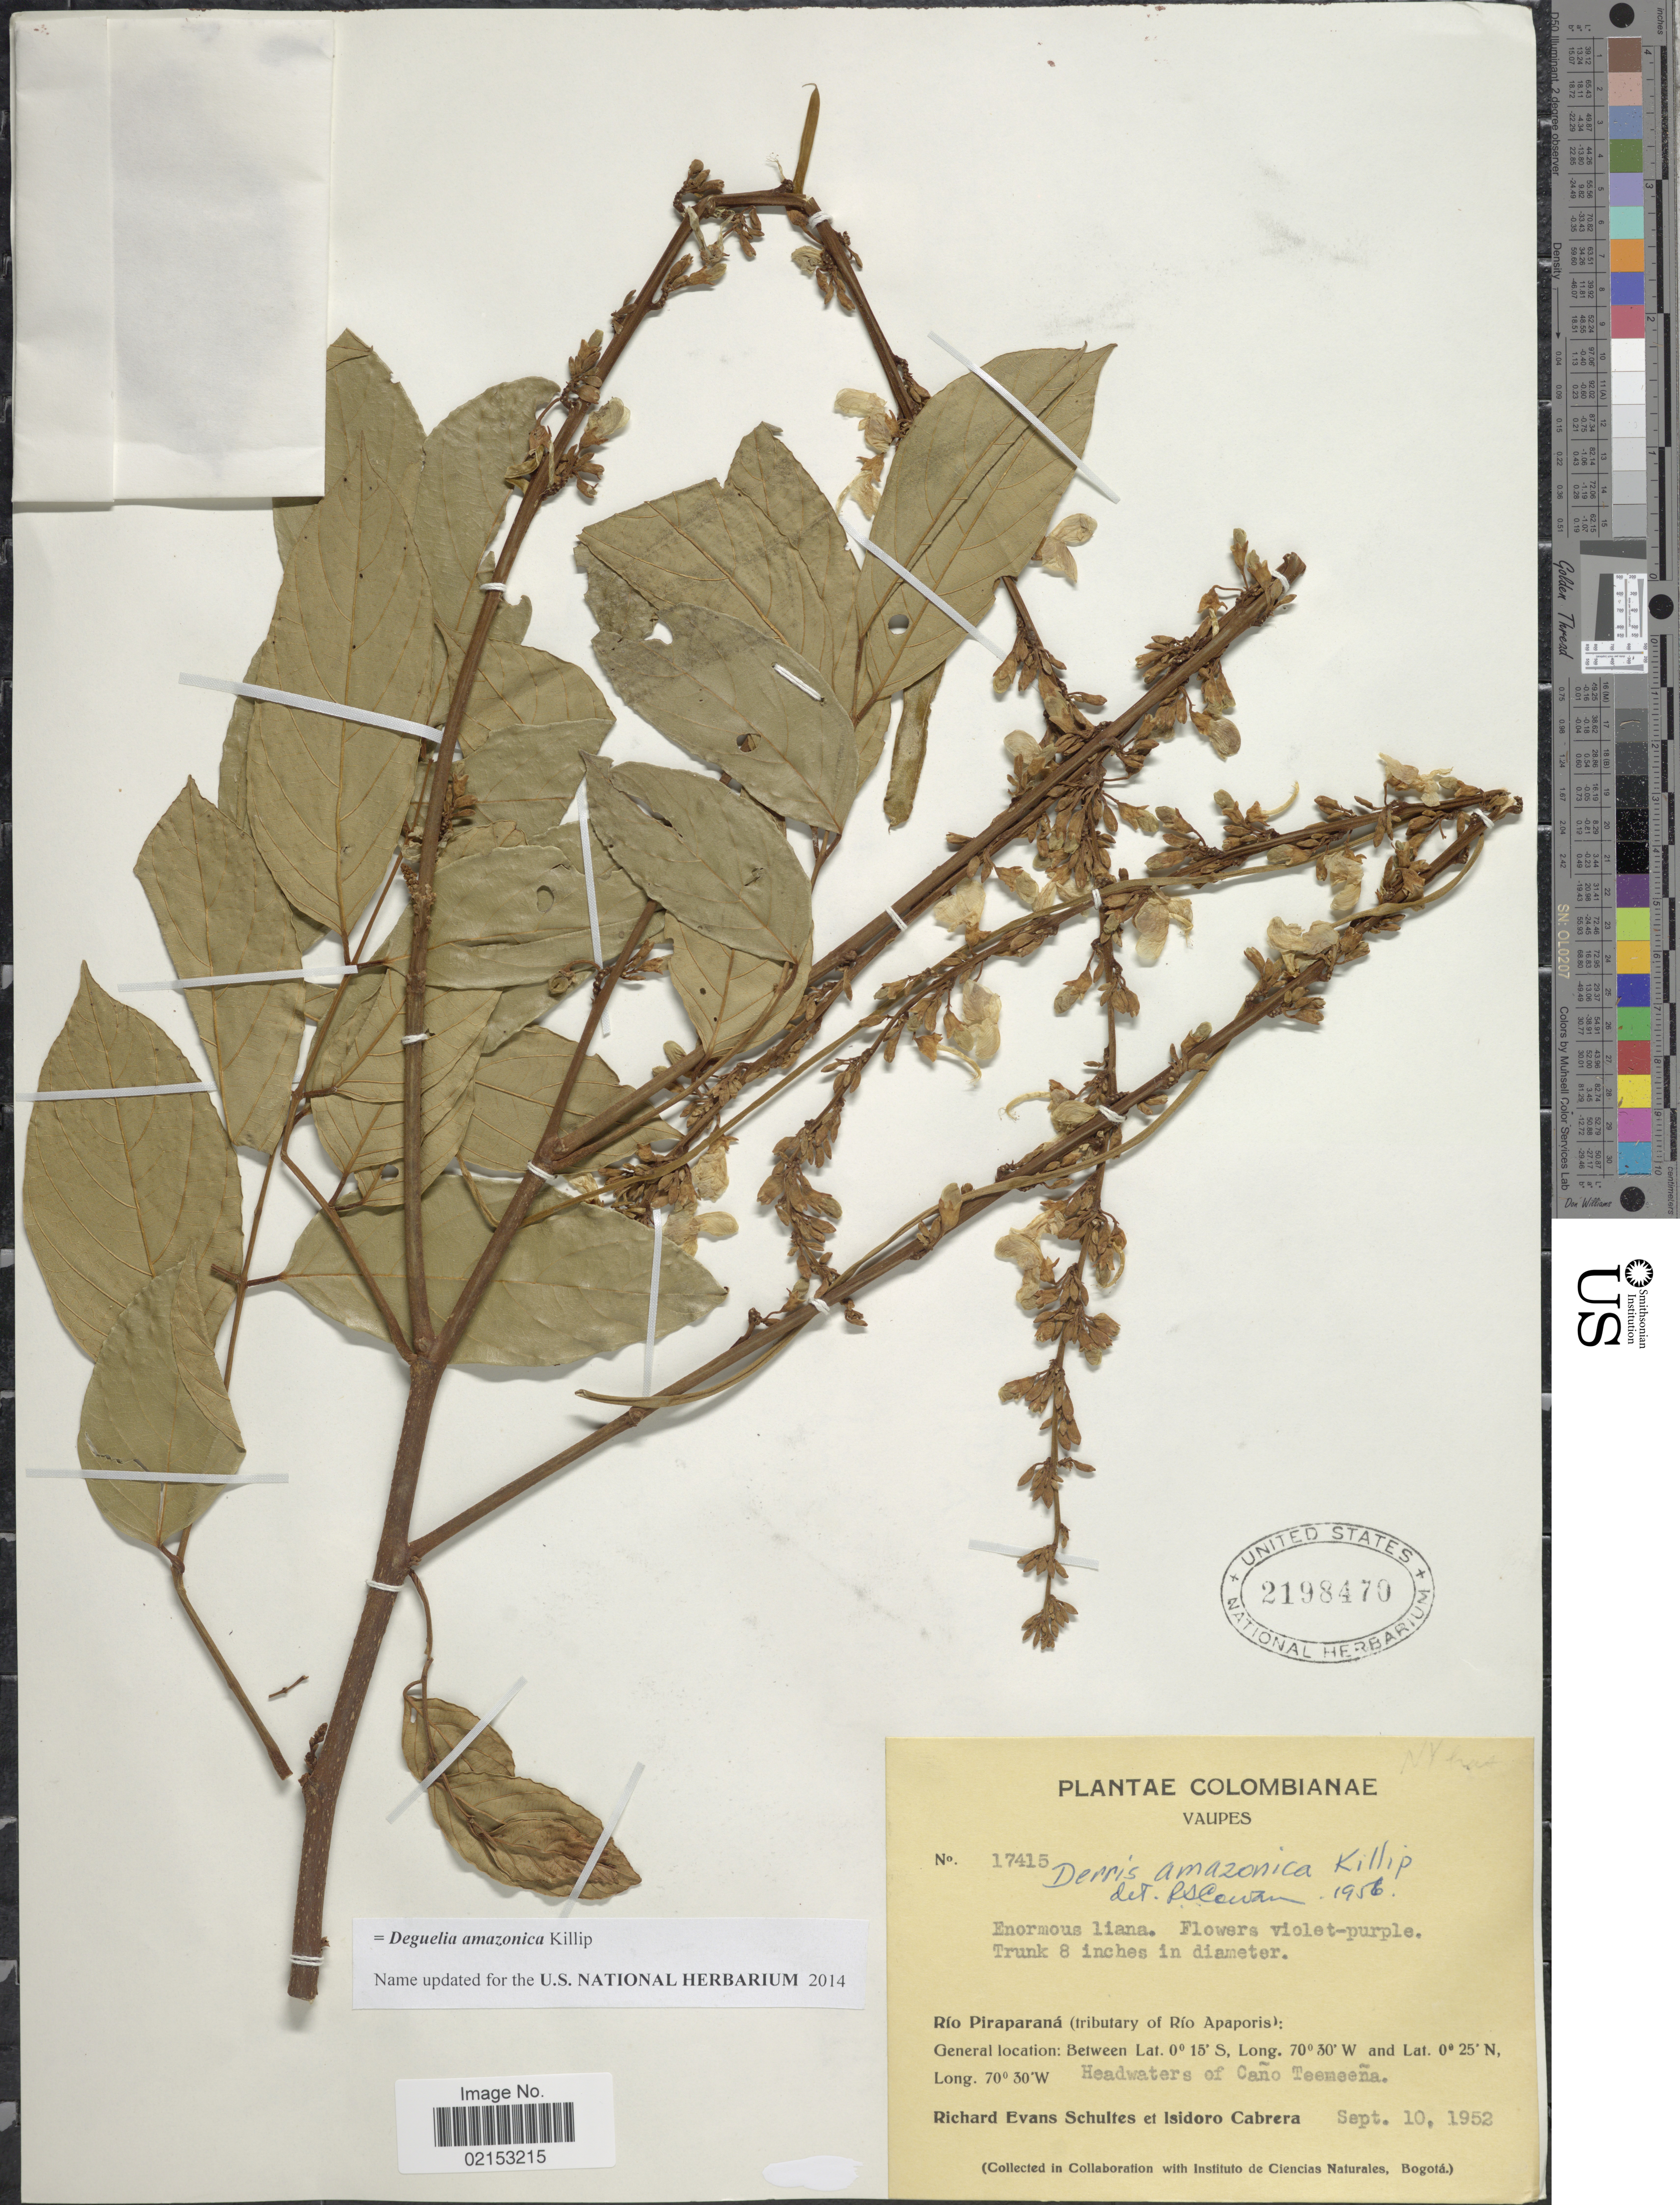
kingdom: Plantae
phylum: Tracheophyta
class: Magnoliopsida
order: Fabales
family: Fabaceae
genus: Deguelia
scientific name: Deguelia amazonica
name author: Killip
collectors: R. E. Schultes & I. Cabrera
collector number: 17415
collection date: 1952-09-10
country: Colombia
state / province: Vaupés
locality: Colombianae, Rio Piraparana (tributary of Rio Apaporis), Headwaters of Cano Teemeena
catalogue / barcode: US 2198470